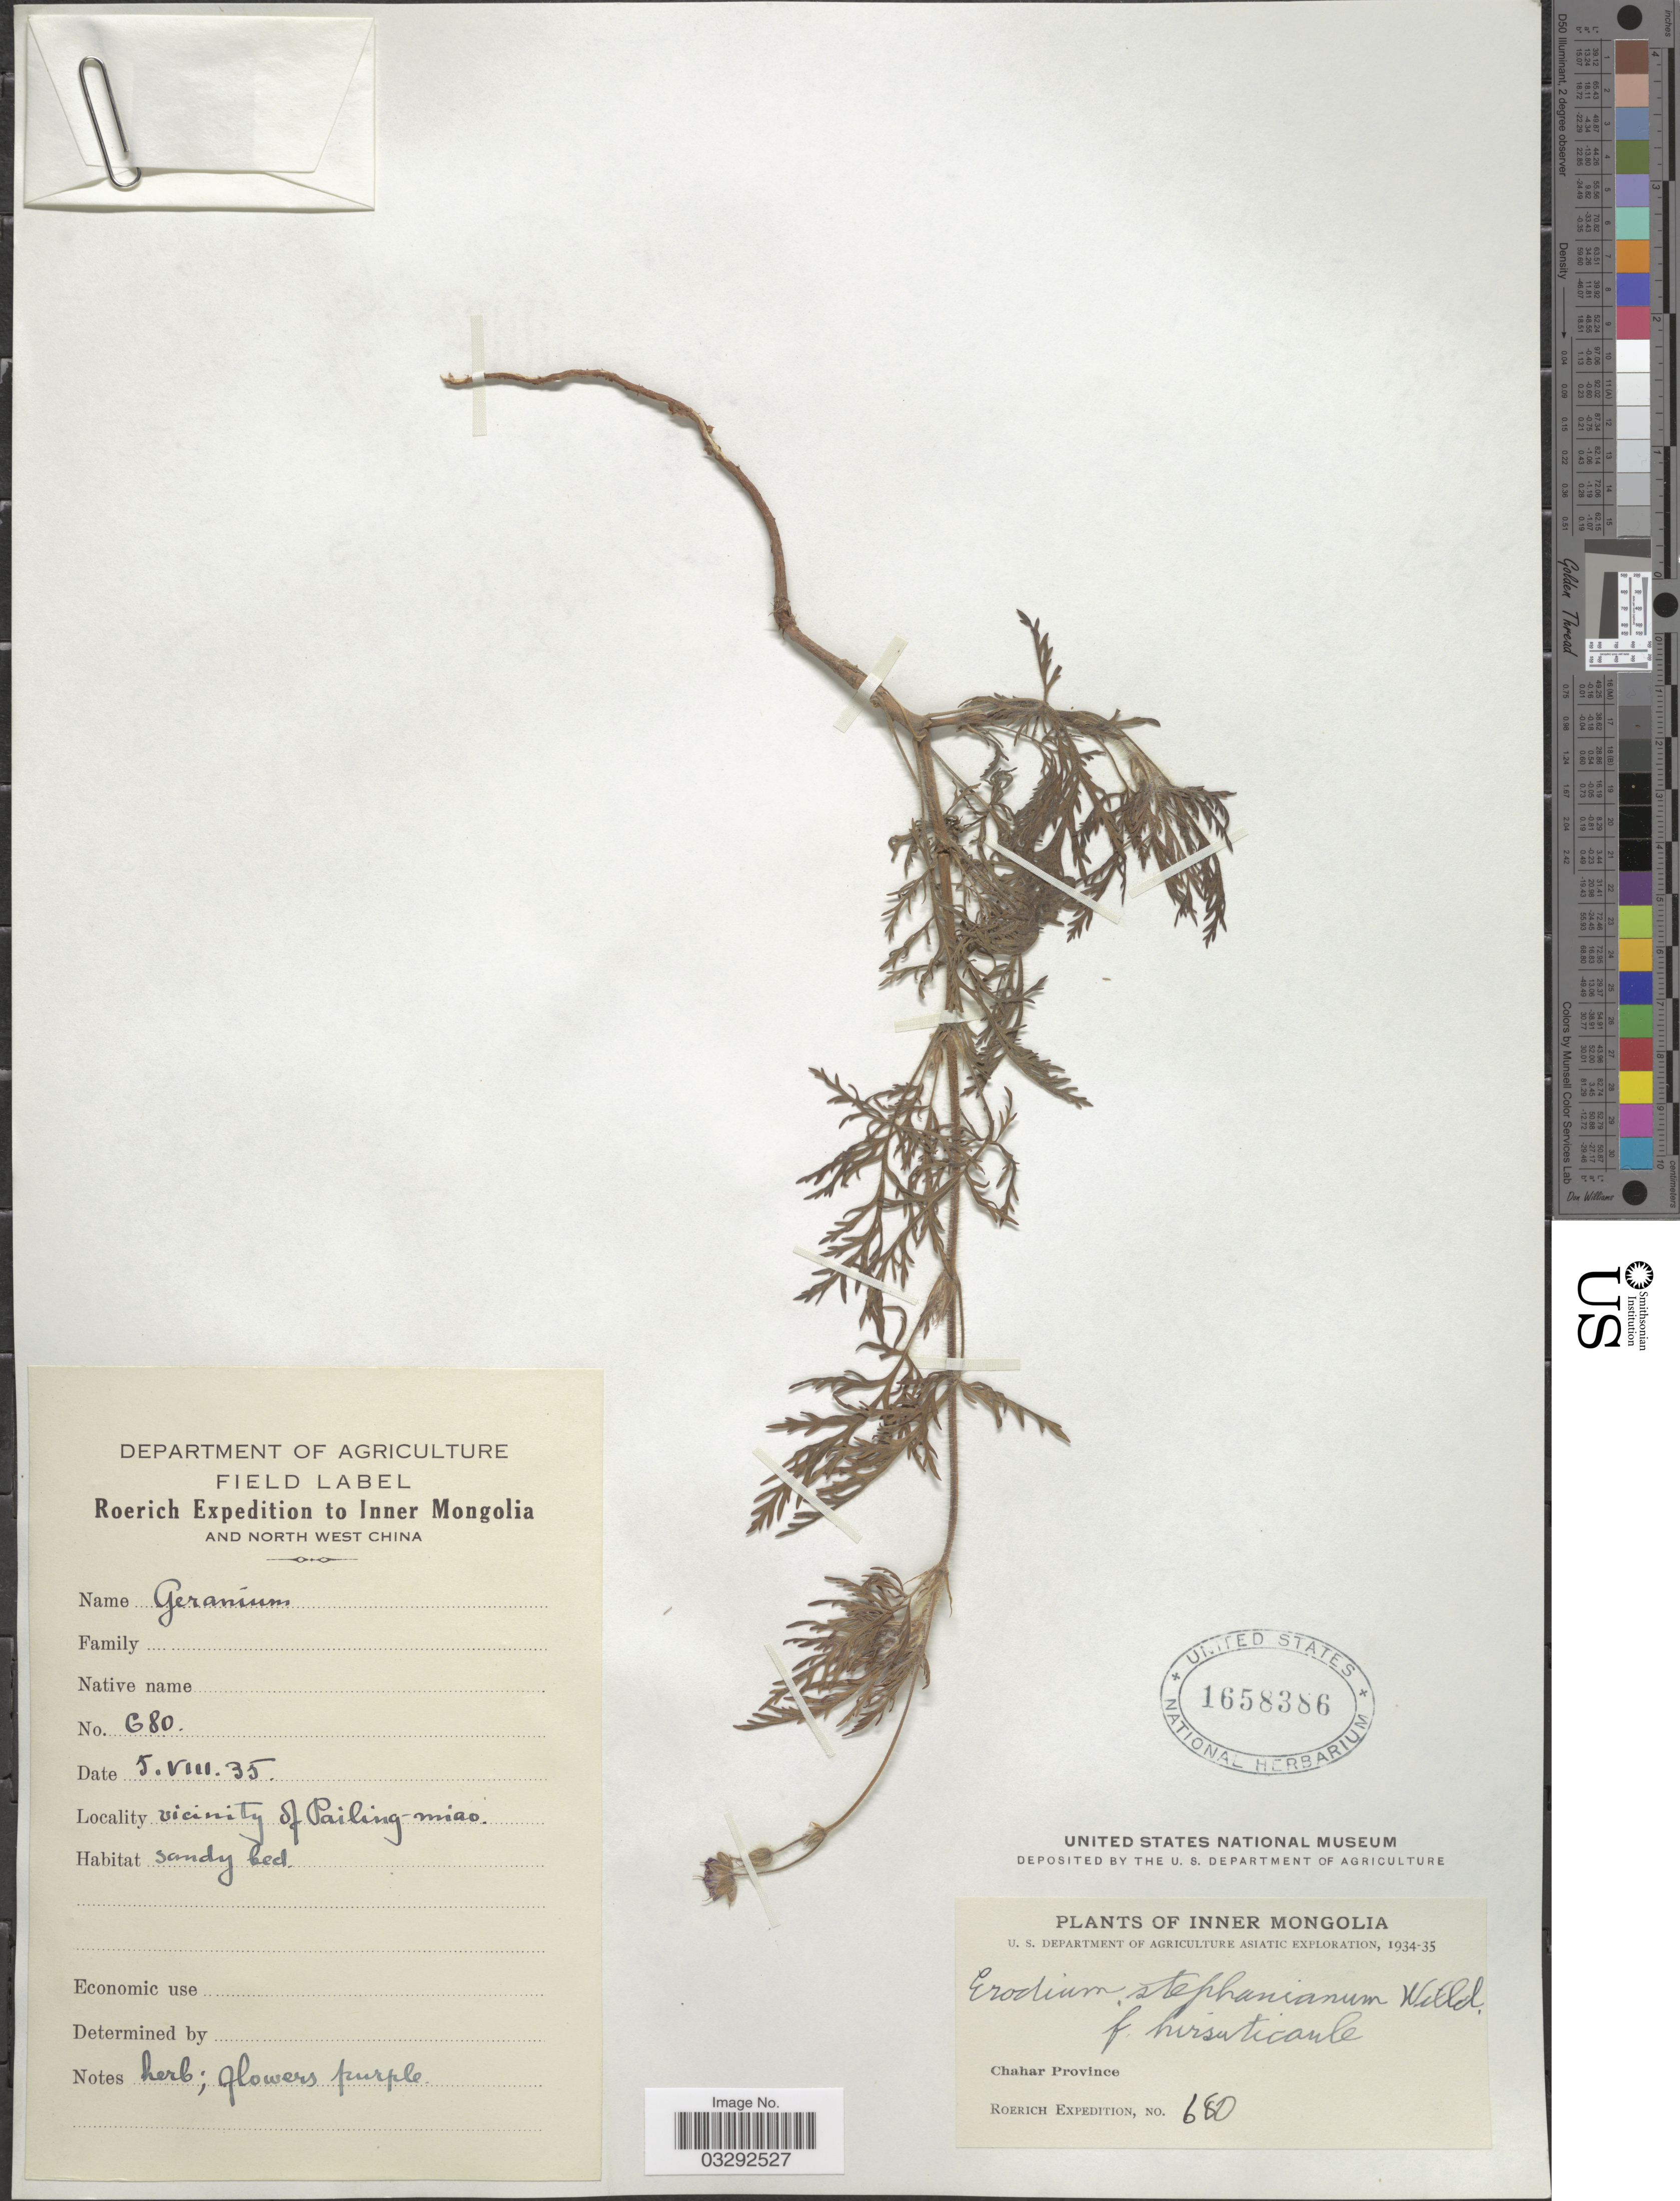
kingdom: Plantae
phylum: Tracheophyta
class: Magnoliopsida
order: Geraniales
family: Geraniaceae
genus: Erodium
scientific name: Erodium stephanianum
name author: Willd.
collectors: Roerich Expedition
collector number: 680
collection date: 1935-08-05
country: China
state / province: Nei Monggol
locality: Inner Mongolia and North West China. Vicinity of Pailing-miao. Chahar Province.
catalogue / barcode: US 1658386